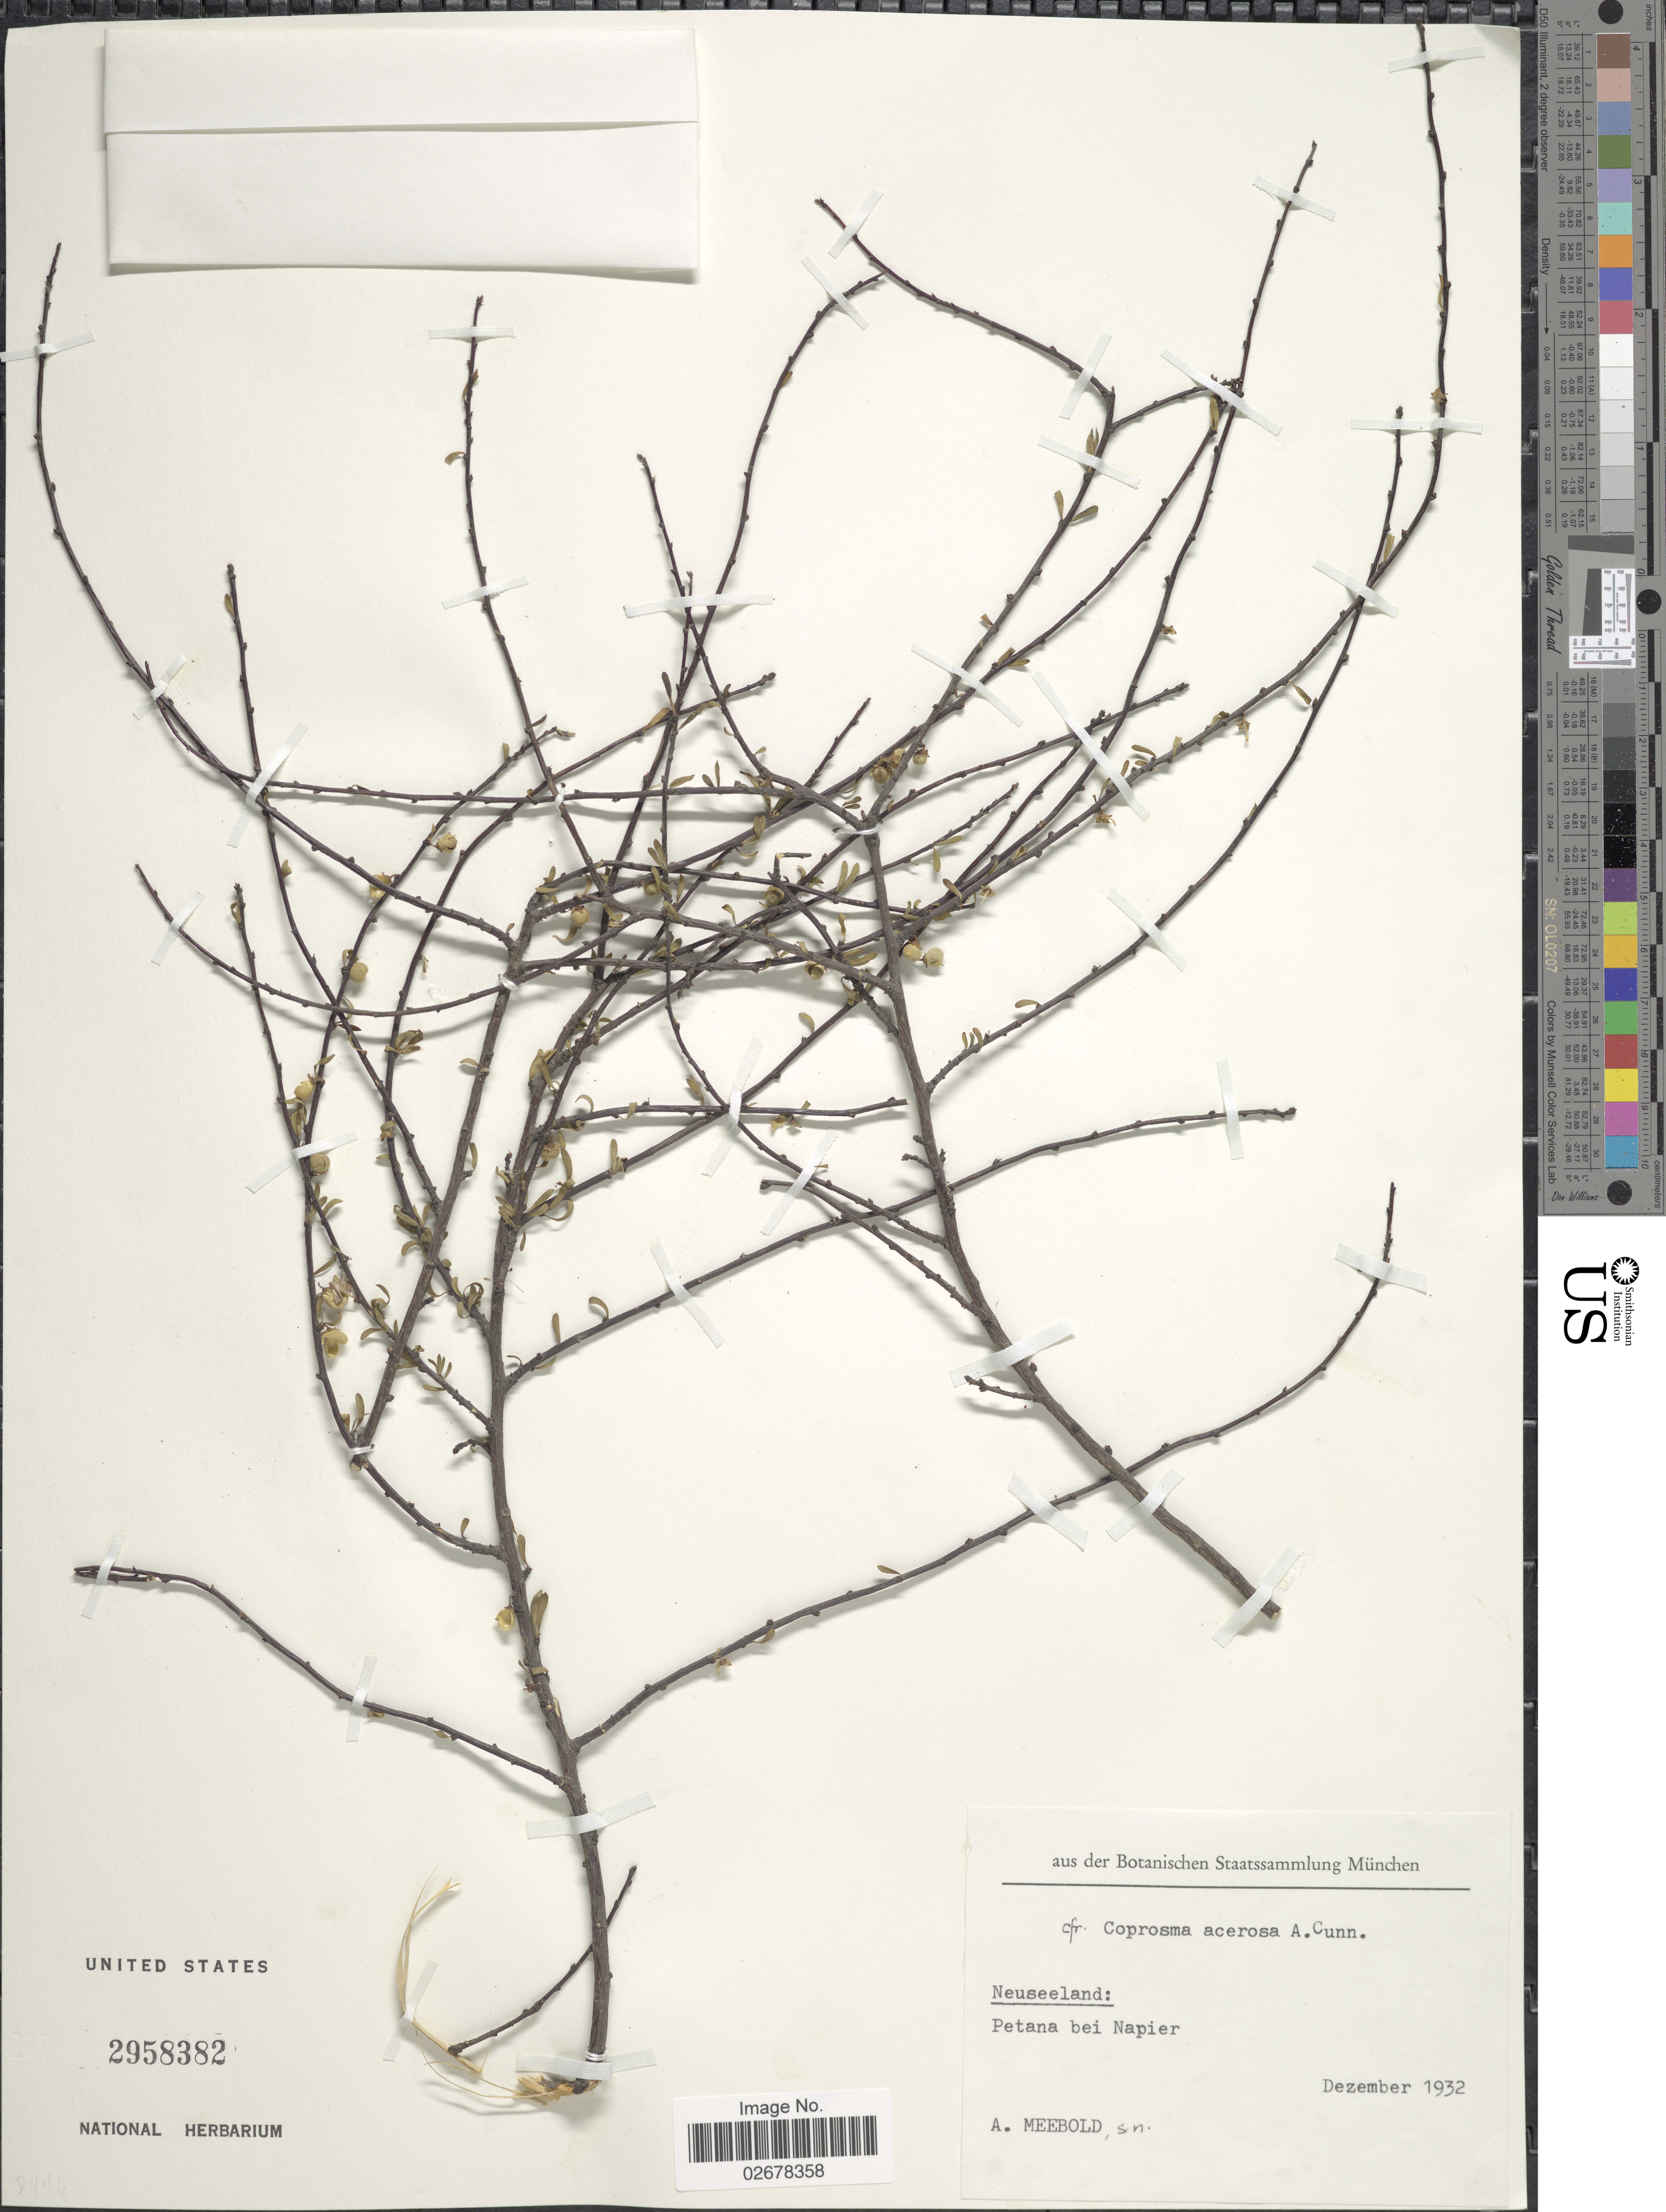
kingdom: Plantae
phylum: Tracheophyta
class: Magnoliopsida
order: Gentianales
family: Rubiaceae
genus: Coprosma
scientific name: Coprosma acerosa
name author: A. Cunn.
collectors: A. Meebold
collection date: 1932-12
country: New Zealand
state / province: Wellington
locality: Neuseeland: Petana bei Napier.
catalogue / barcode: US 2958382